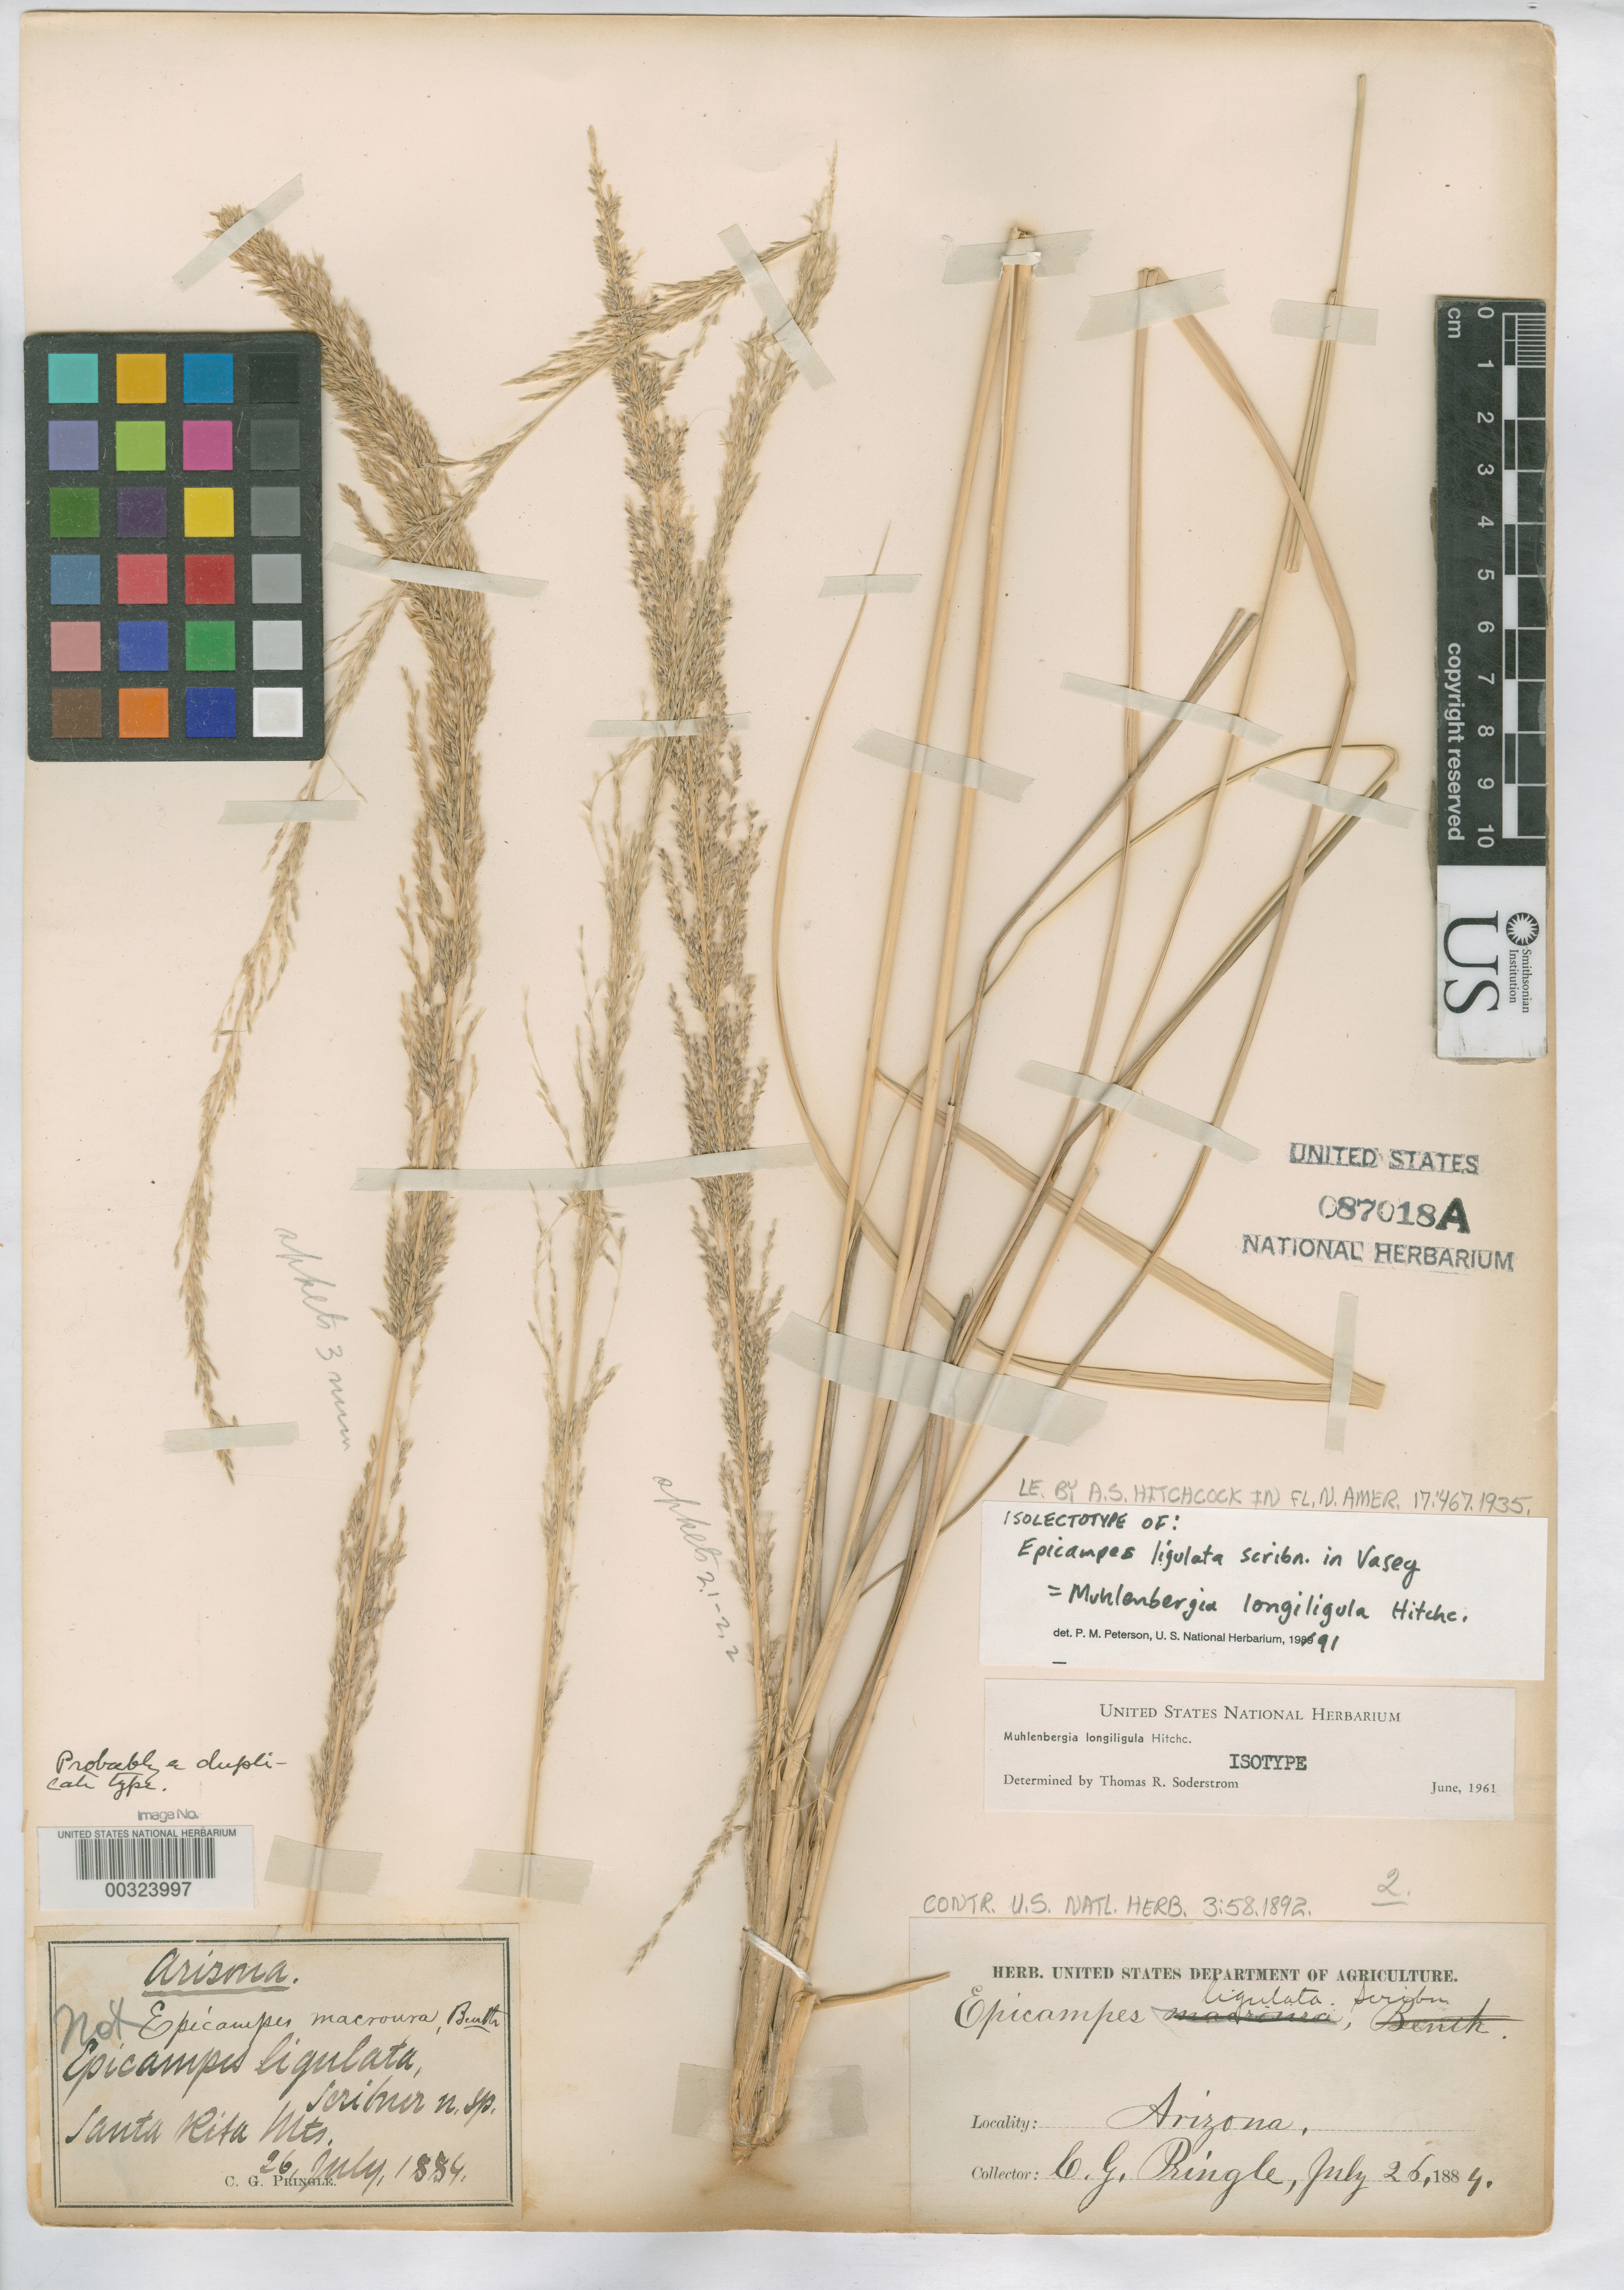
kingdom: Plantae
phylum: Tracheophyta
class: Liliopsida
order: Poales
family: Poaceae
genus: Epicampes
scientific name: Epicampes ligulata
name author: Scribn. ex Vasey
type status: Isolectotype; Type Collection; Syntype; Lectotype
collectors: C. G. Pringle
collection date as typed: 26 Jul 1884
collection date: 1884-07-26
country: United States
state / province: Arizona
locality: Santa Rita Mountains.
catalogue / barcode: US 87018A